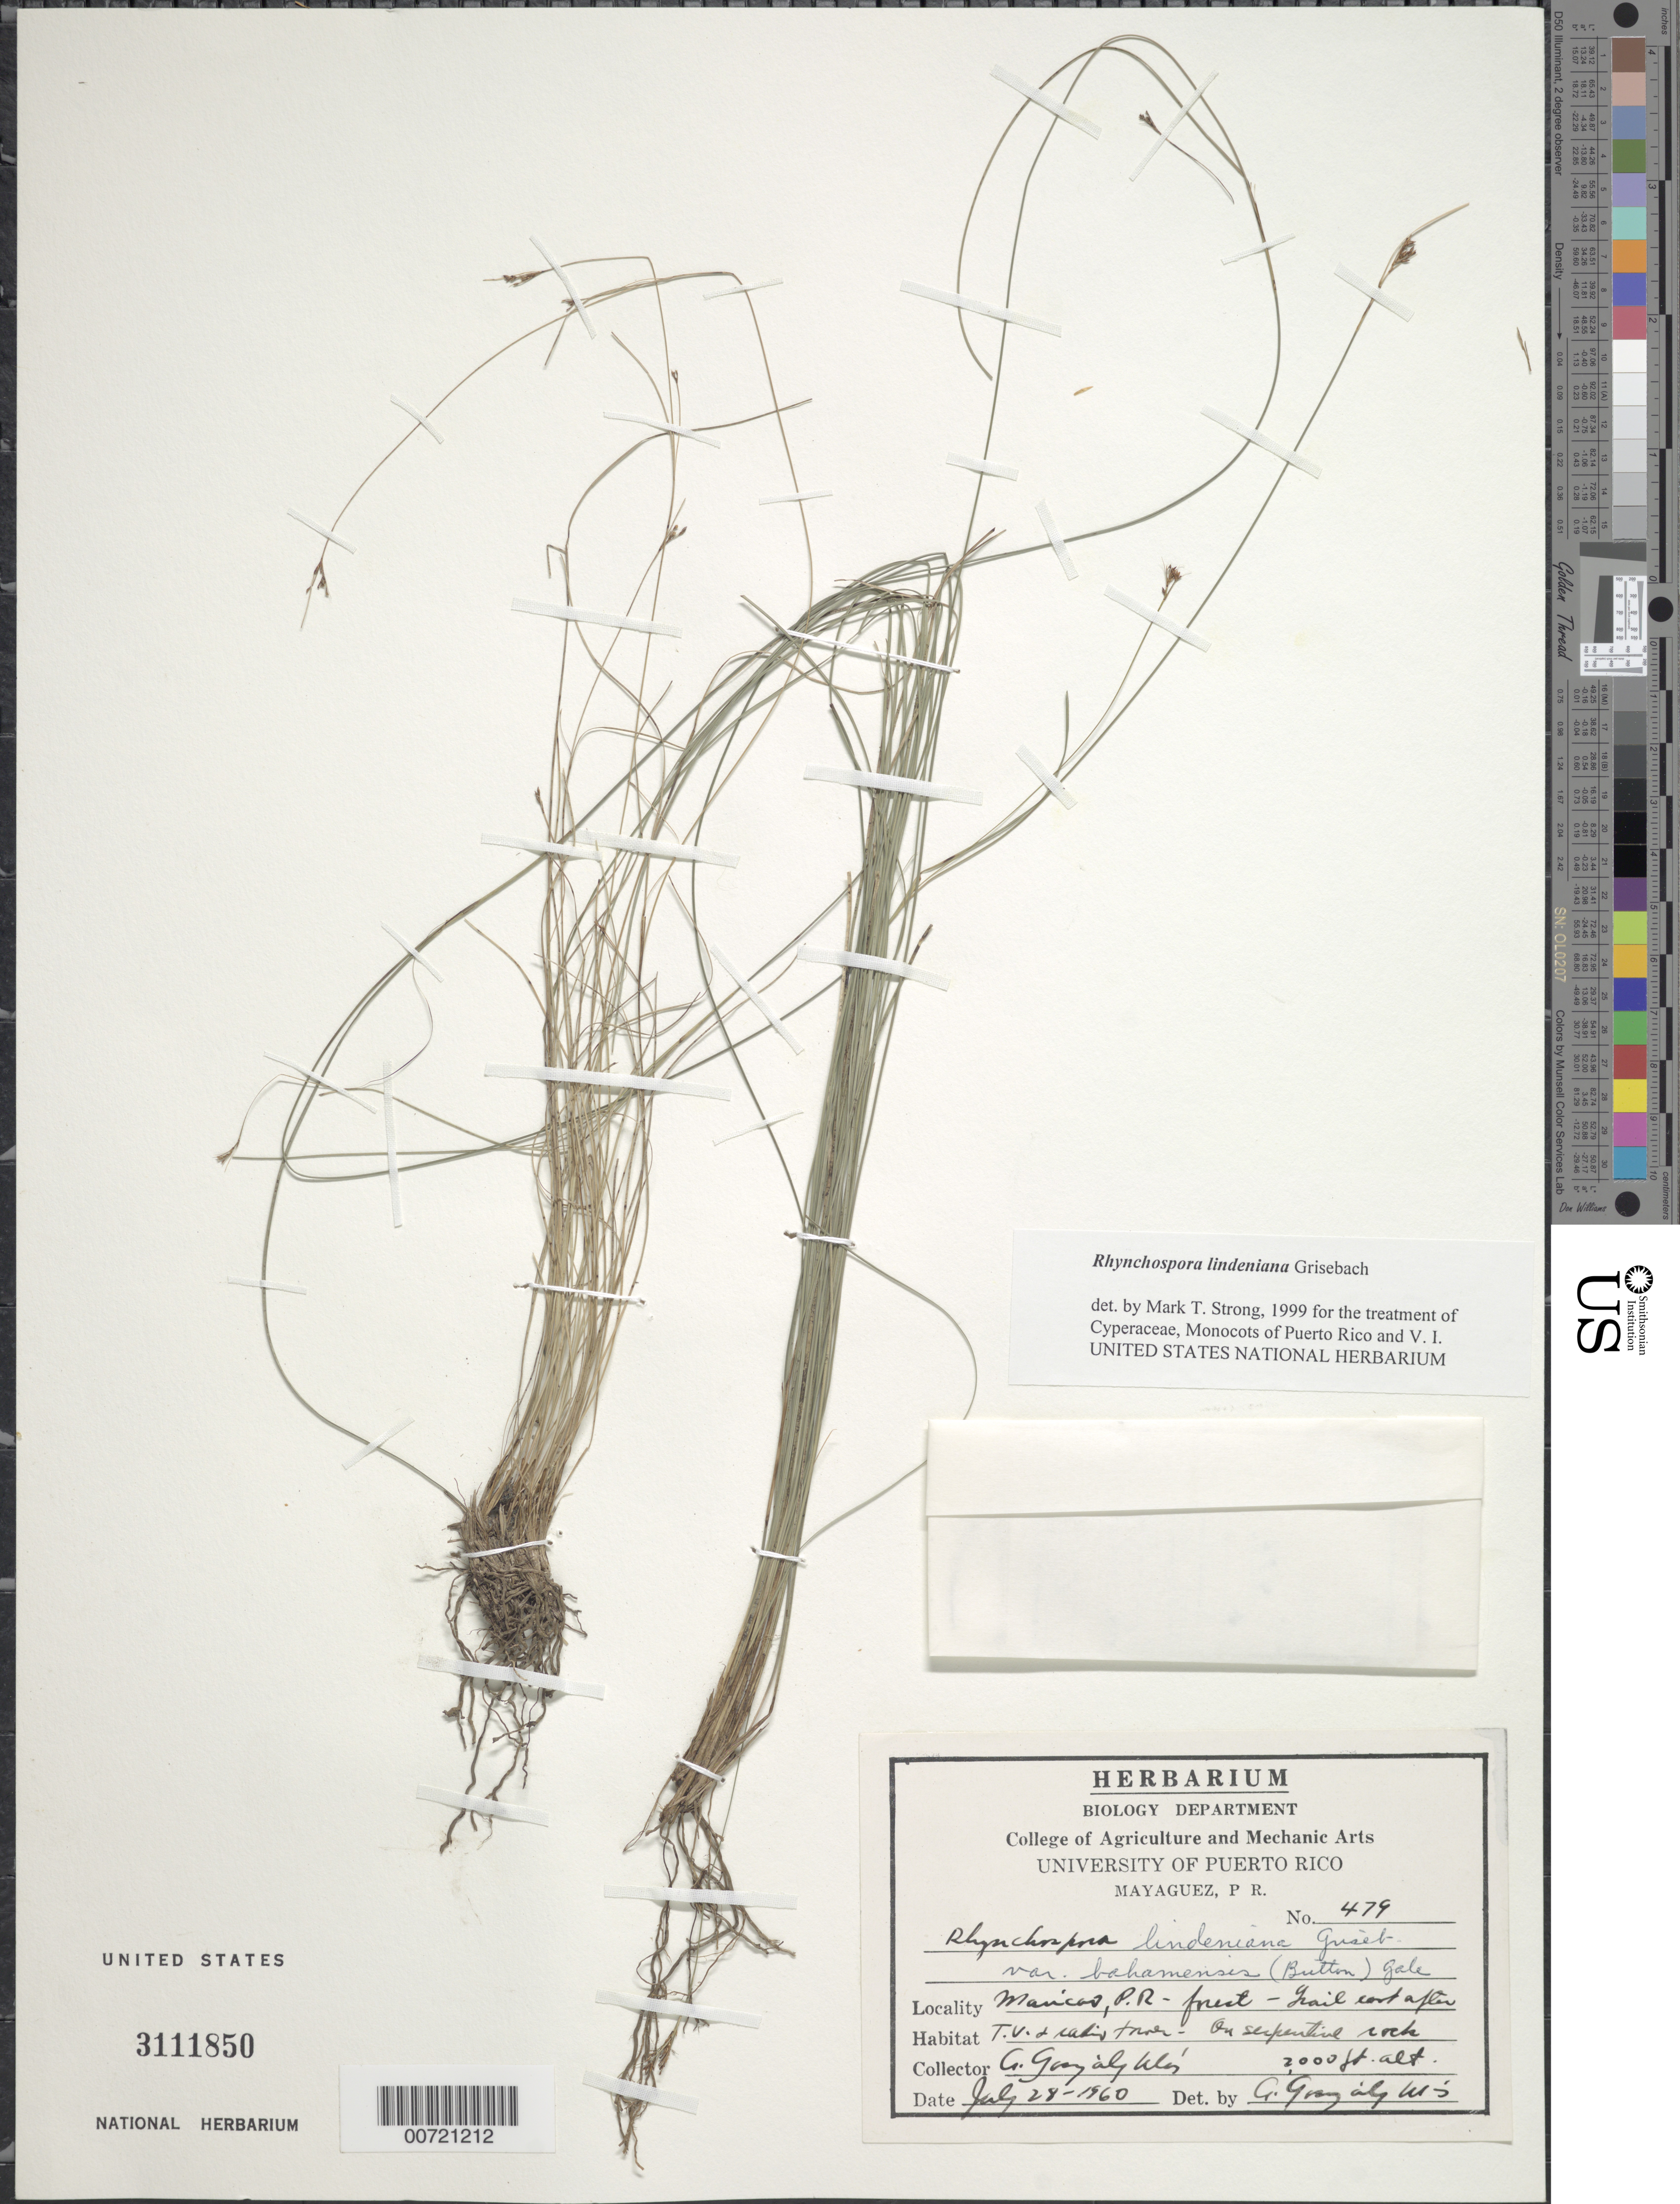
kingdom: Plantae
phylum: Tracheophyta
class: Liliopsida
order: Poales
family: Cyperaceae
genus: Rhynchospora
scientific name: Rhynchospora lindeniana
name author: Griseb.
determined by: Strong, M. T., (US), Smithsonian Institution - National Museum of Natural History (UNITED STATES)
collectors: A. González Más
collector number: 479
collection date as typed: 28 Jul 1960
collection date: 1960-07-28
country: Puerto Rico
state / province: Maricao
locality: Maricao, forest trail E after T.V. and radio tower.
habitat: On serpentine rock.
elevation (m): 610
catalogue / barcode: US 3111850